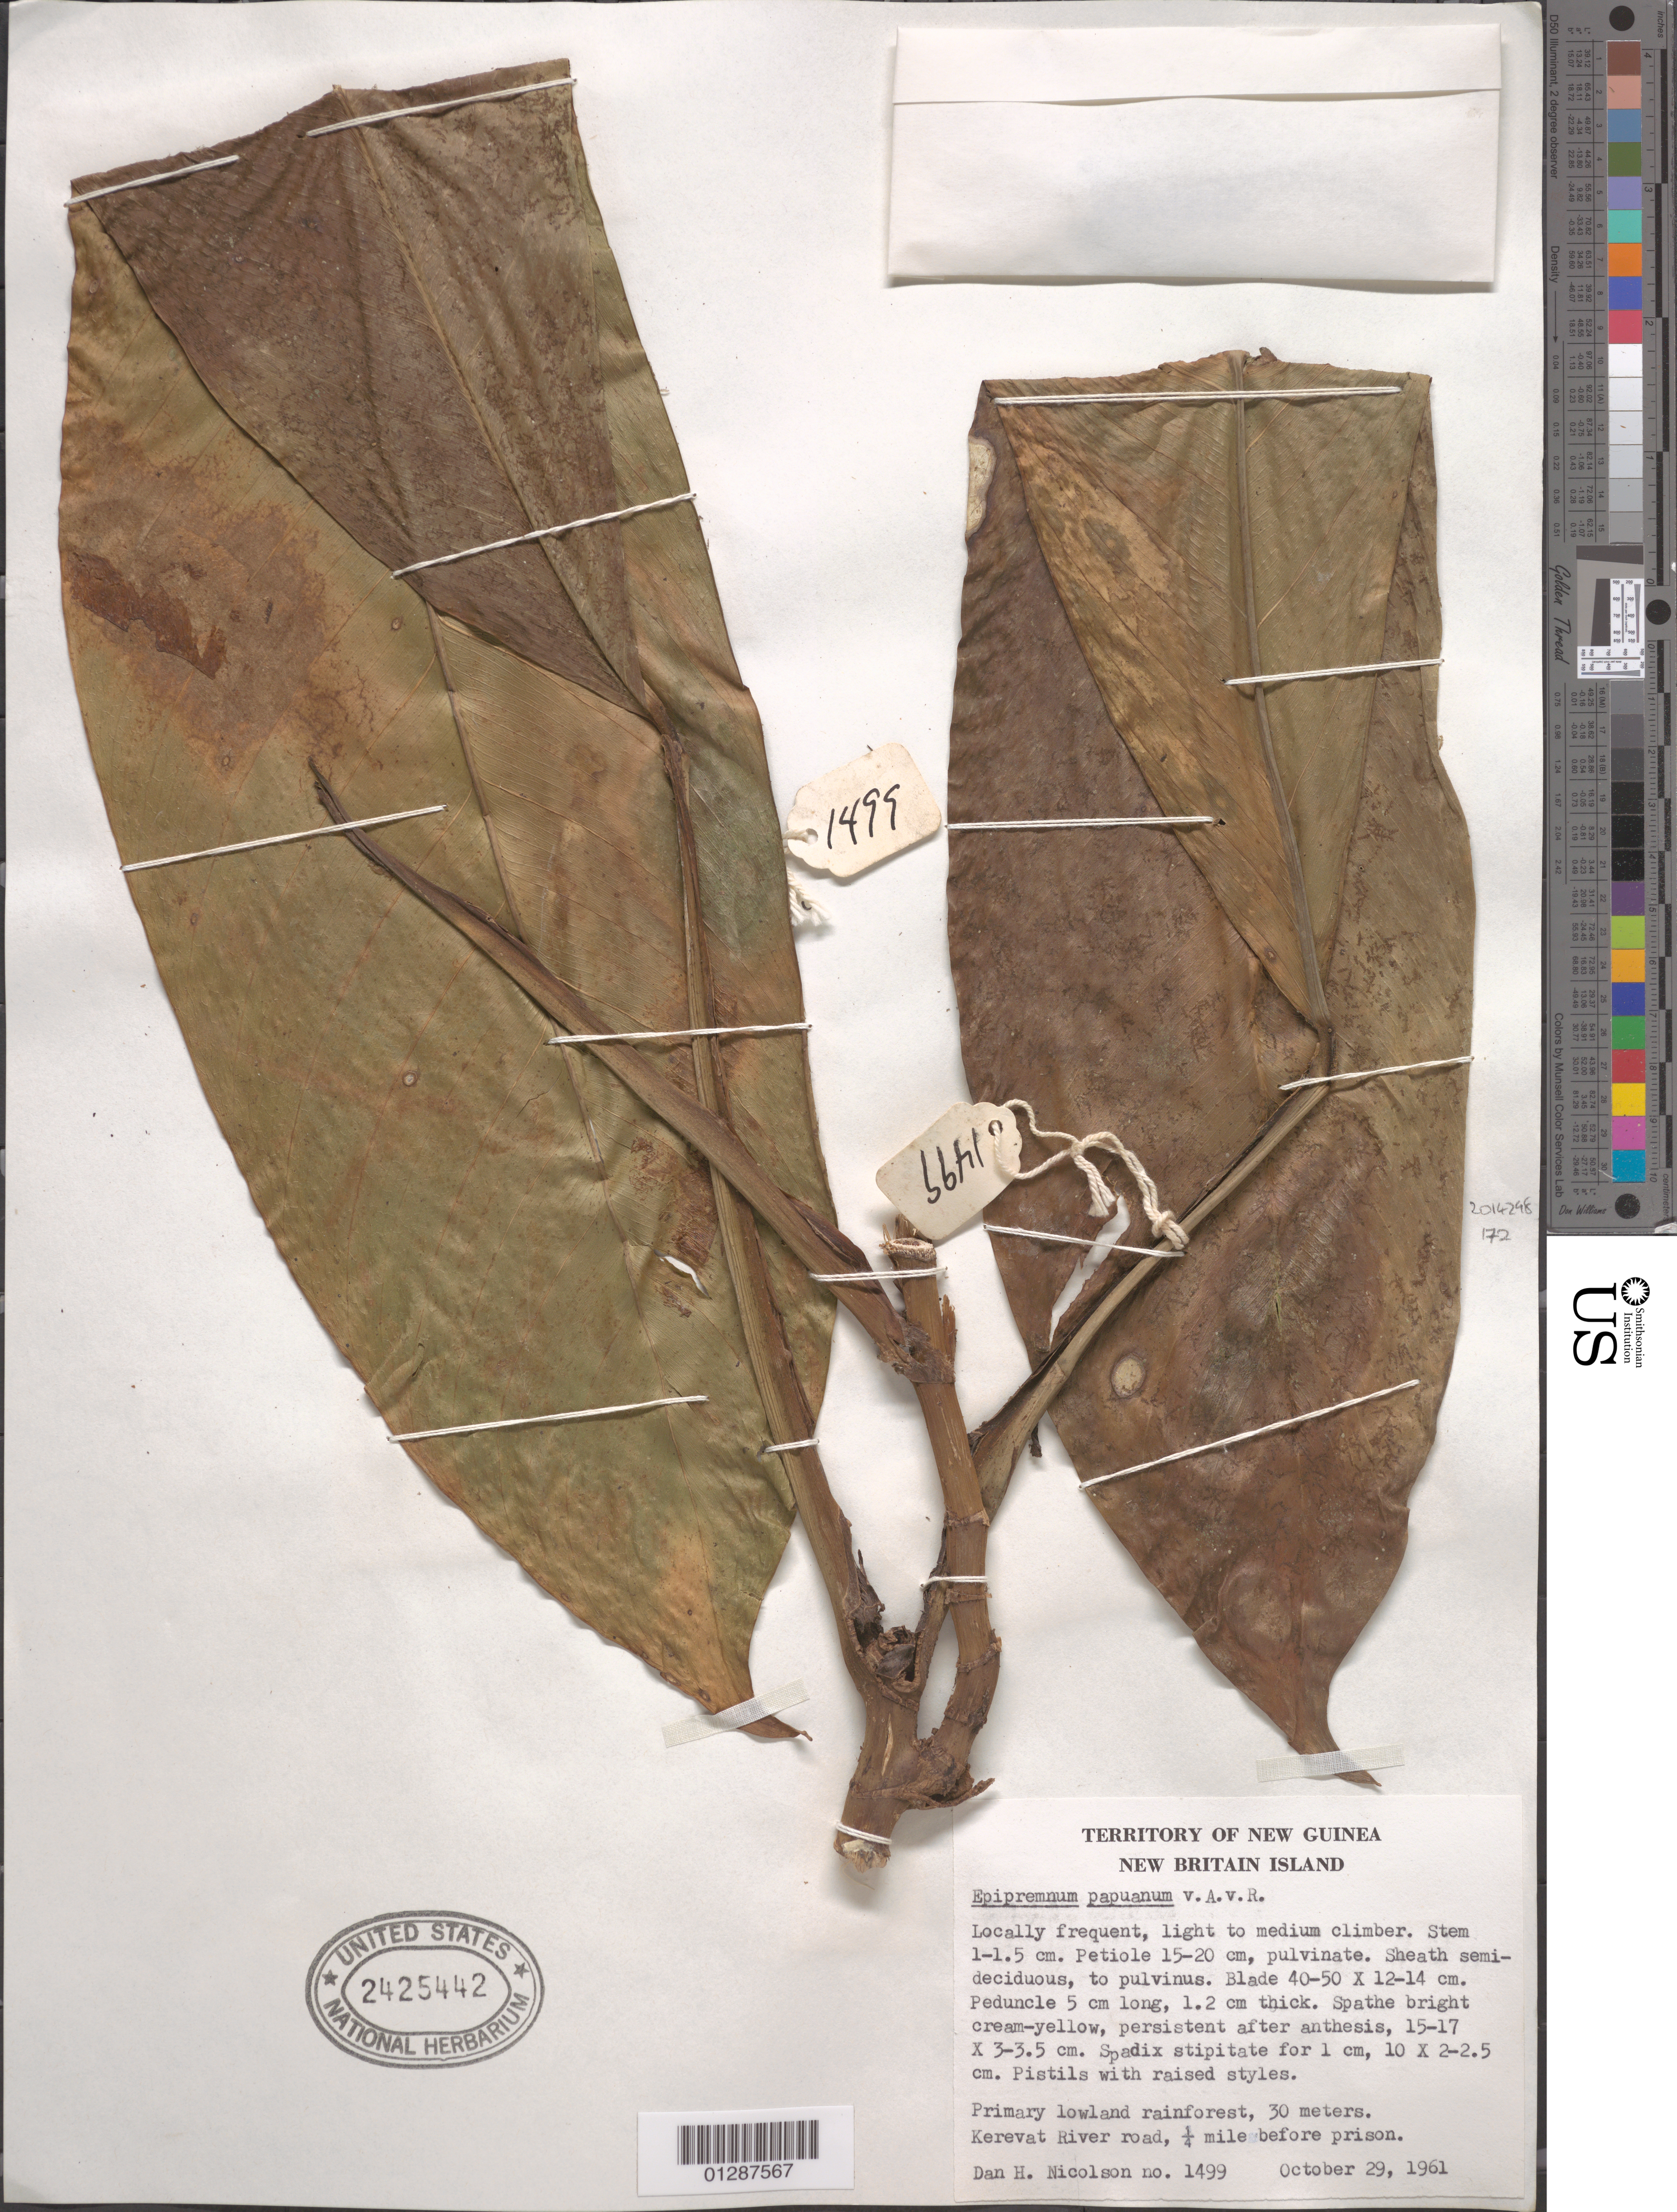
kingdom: Plantae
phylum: Tracheophyta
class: Liliopsida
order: Alismatales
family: Araceae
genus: Epipremnum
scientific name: Epipremnum papuanum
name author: Alderw.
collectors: D. H. Nicolson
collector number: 1499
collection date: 1961-10-29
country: Papua New Guinea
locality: Territory of New Guinea. New Britain Island. Kerevat River road, ¼ mile before prison.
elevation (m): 30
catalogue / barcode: US 2425442